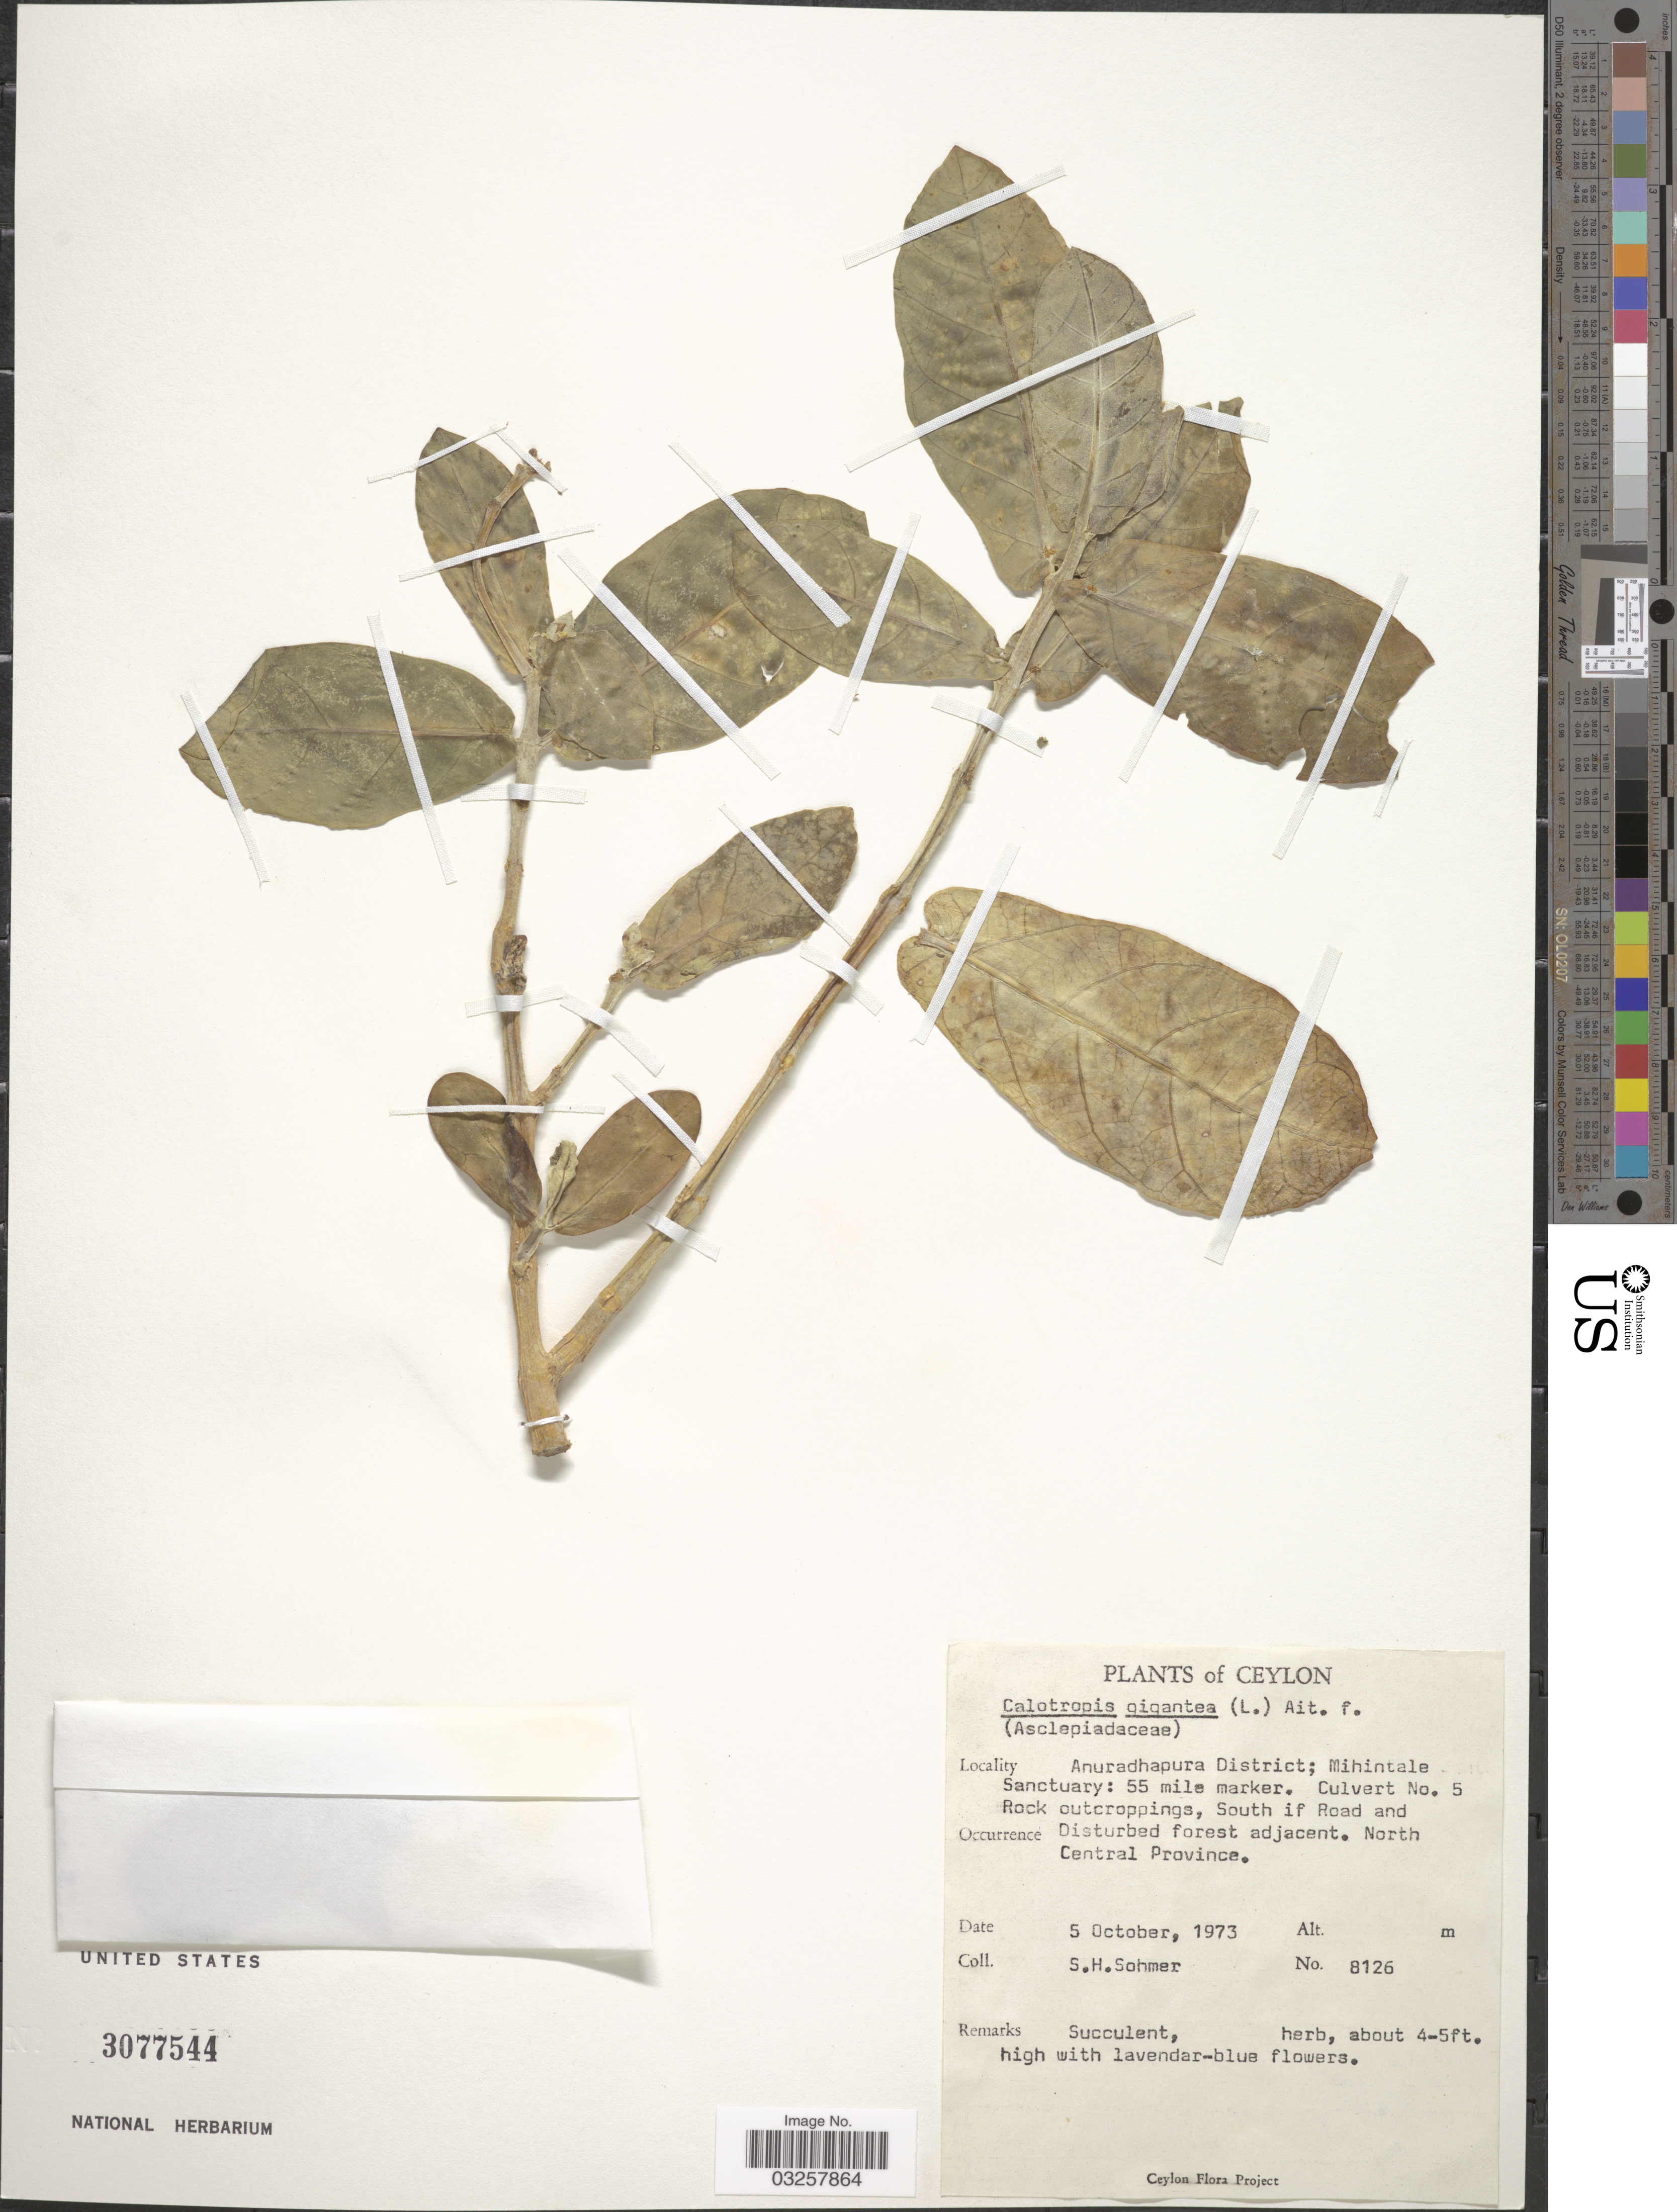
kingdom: Plantae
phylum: Tracheophyta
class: Magnoliopsida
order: Gentianales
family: Apocynaceae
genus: Calotropis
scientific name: Calotropis gigantea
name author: (L.) W.T. Aiton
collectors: S. H. Sohmer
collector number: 8126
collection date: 1973-10-05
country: Sri Lanka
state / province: North Central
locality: Ceylon. Anuradhapura District; Mihintale Sanctuary: 55 mile marker. Culvert No. 5.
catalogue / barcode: US 3077544